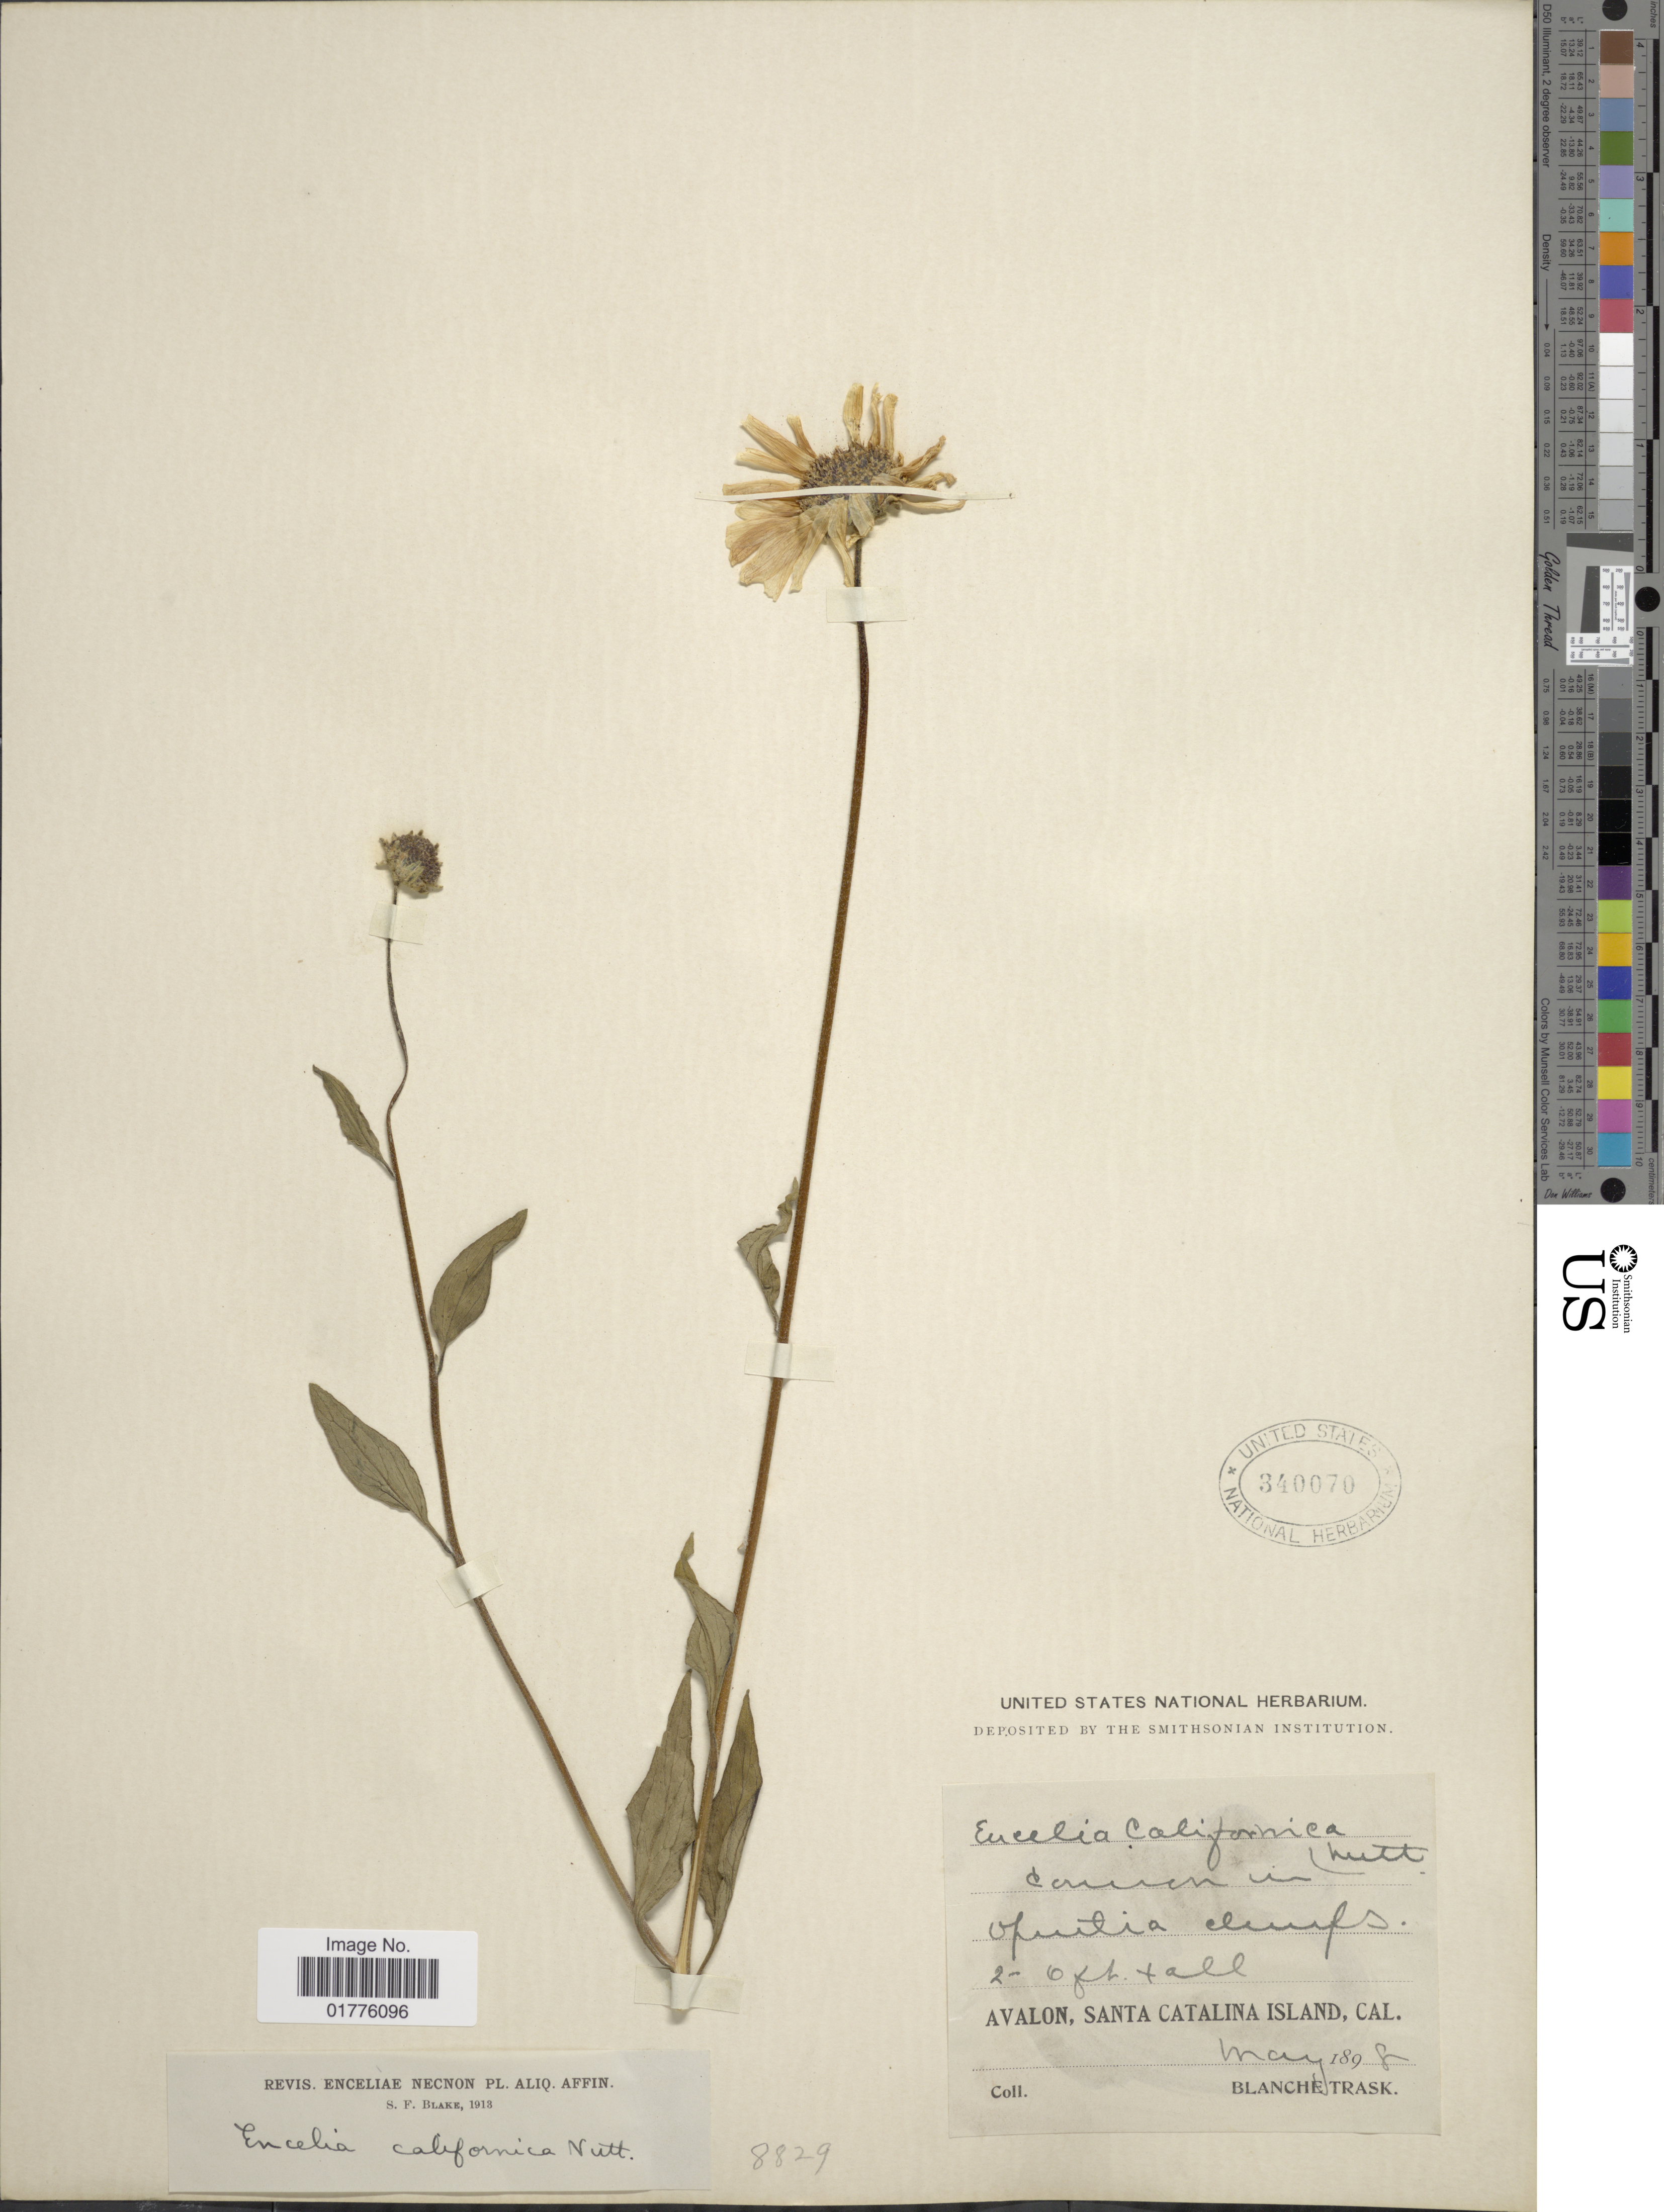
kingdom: Plantae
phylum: Tracheophyta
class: Magnoliopsida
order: Asterales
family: Asteraceae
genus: Encelia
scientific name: Encelia californica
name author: Nutt.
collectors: B. Trask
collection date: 1898-05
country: United States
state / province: California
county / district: Los Angeles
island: Santa Catalina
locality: Avalon, Santa Catalina Island, Cal.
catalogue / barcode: US 340070